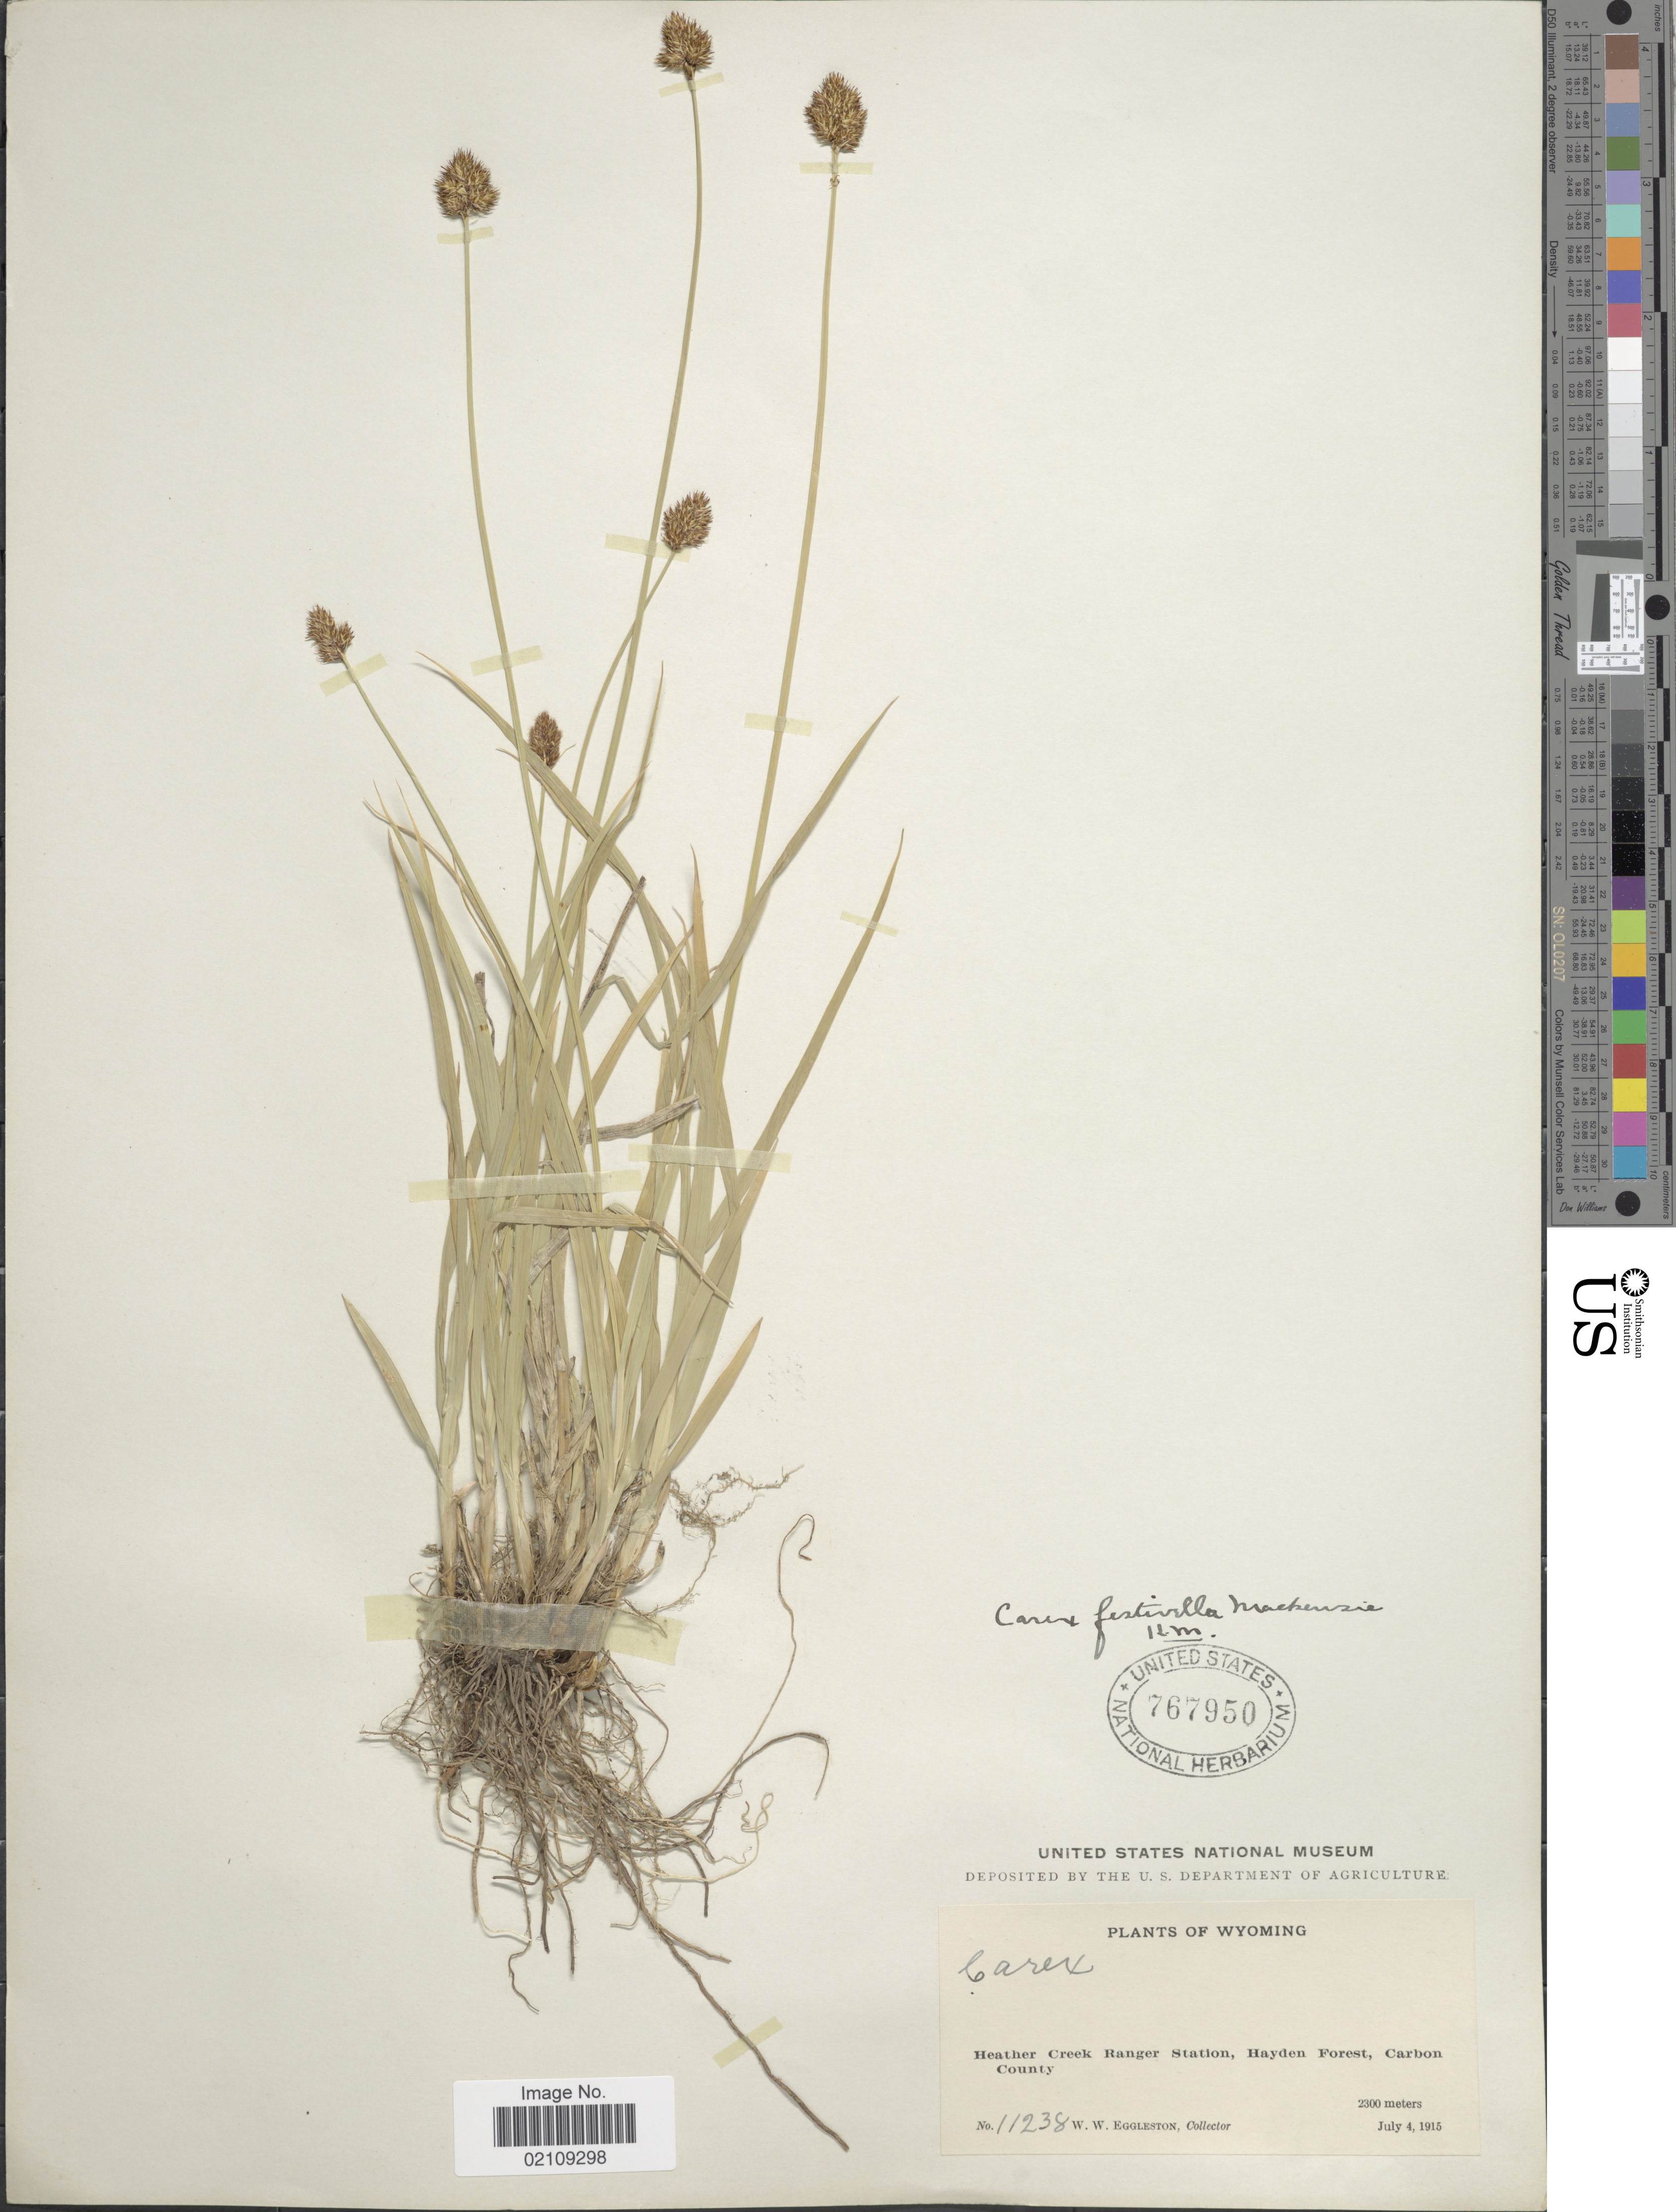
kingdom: Plantae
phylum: Tracheophyta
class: Liliopsida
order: Poales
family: Cyperaceae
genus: Carex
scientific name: Carex microptera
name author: Mack.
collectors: W. W. Eggleston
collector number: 11238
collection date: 1915-07-07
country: United States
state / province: Wyoming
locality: Heather Creek Ranger Station, Hayden Forest, Carbon County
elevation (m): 2300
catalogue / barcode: US 767950